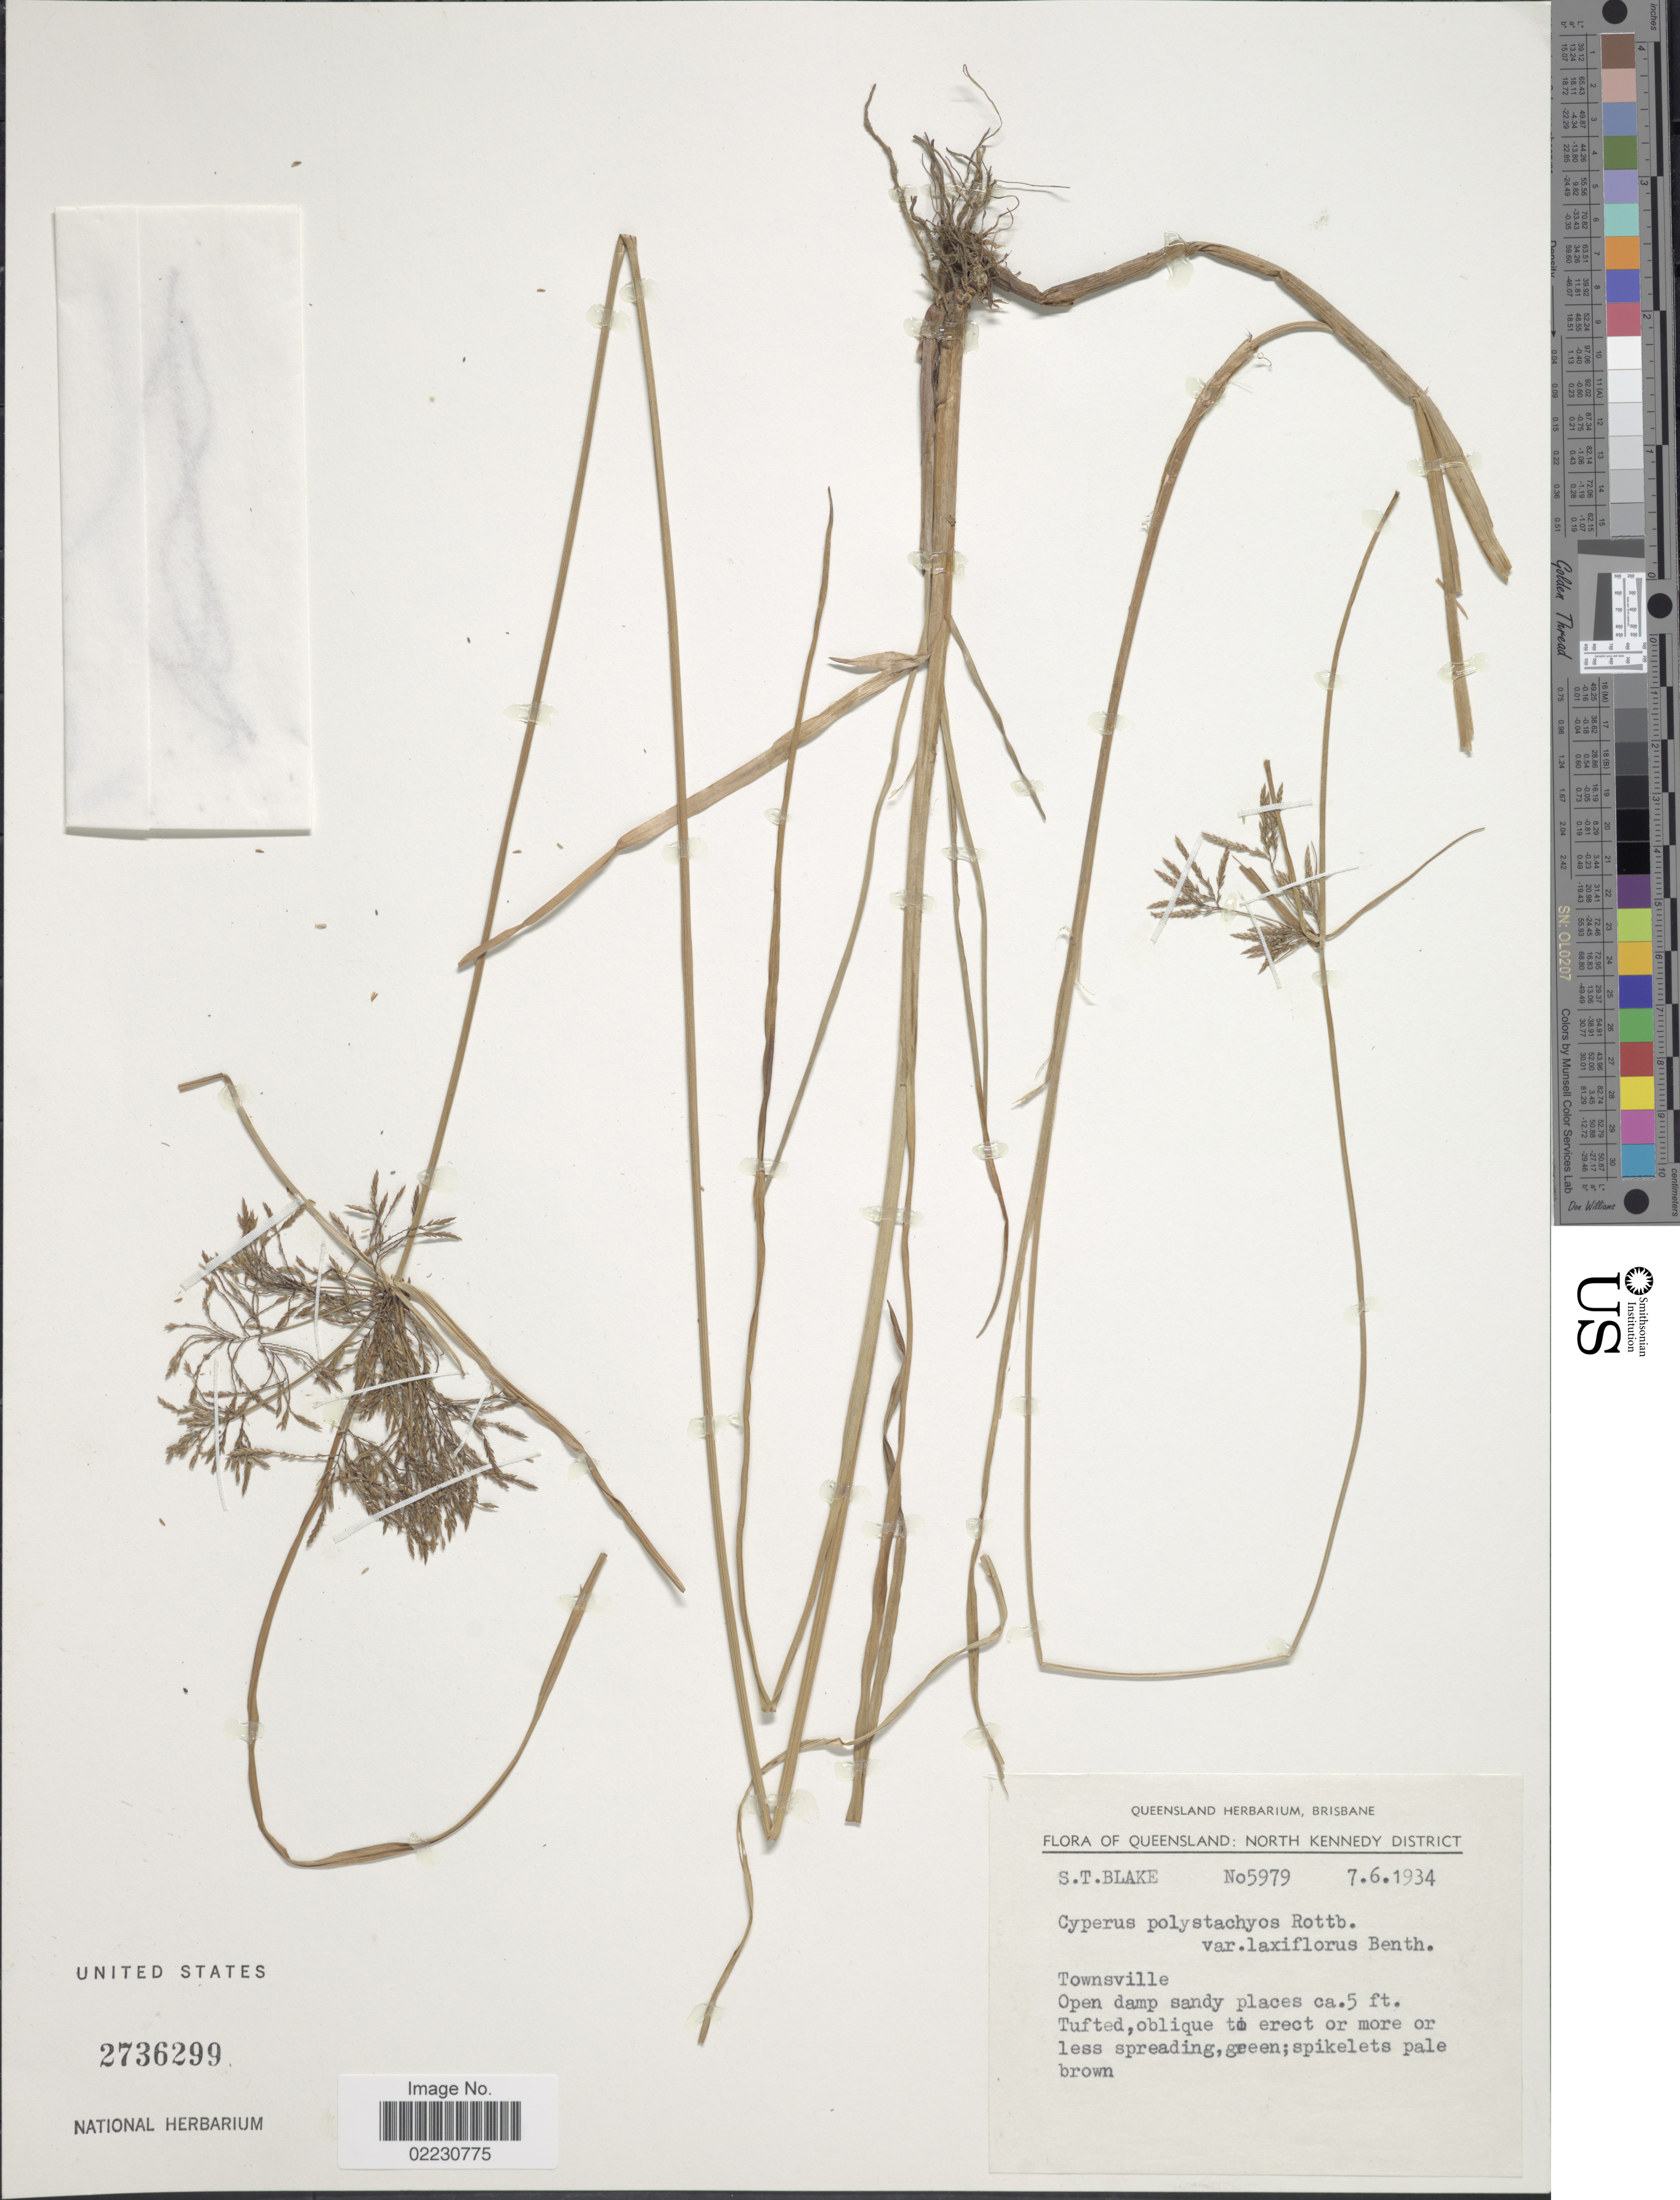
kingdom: Plantae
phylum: Tracheophyta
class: Liliopsida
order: Poales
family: Cyperaceae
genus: Cyperus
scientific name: Cyperus polystachyos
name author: Rottb.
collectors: S. T. Blake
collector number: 5979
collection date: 1934-06-07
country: Australia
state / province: Queensland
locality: North Kennedy District, Townsville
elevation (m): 2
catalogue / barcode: US 2736299